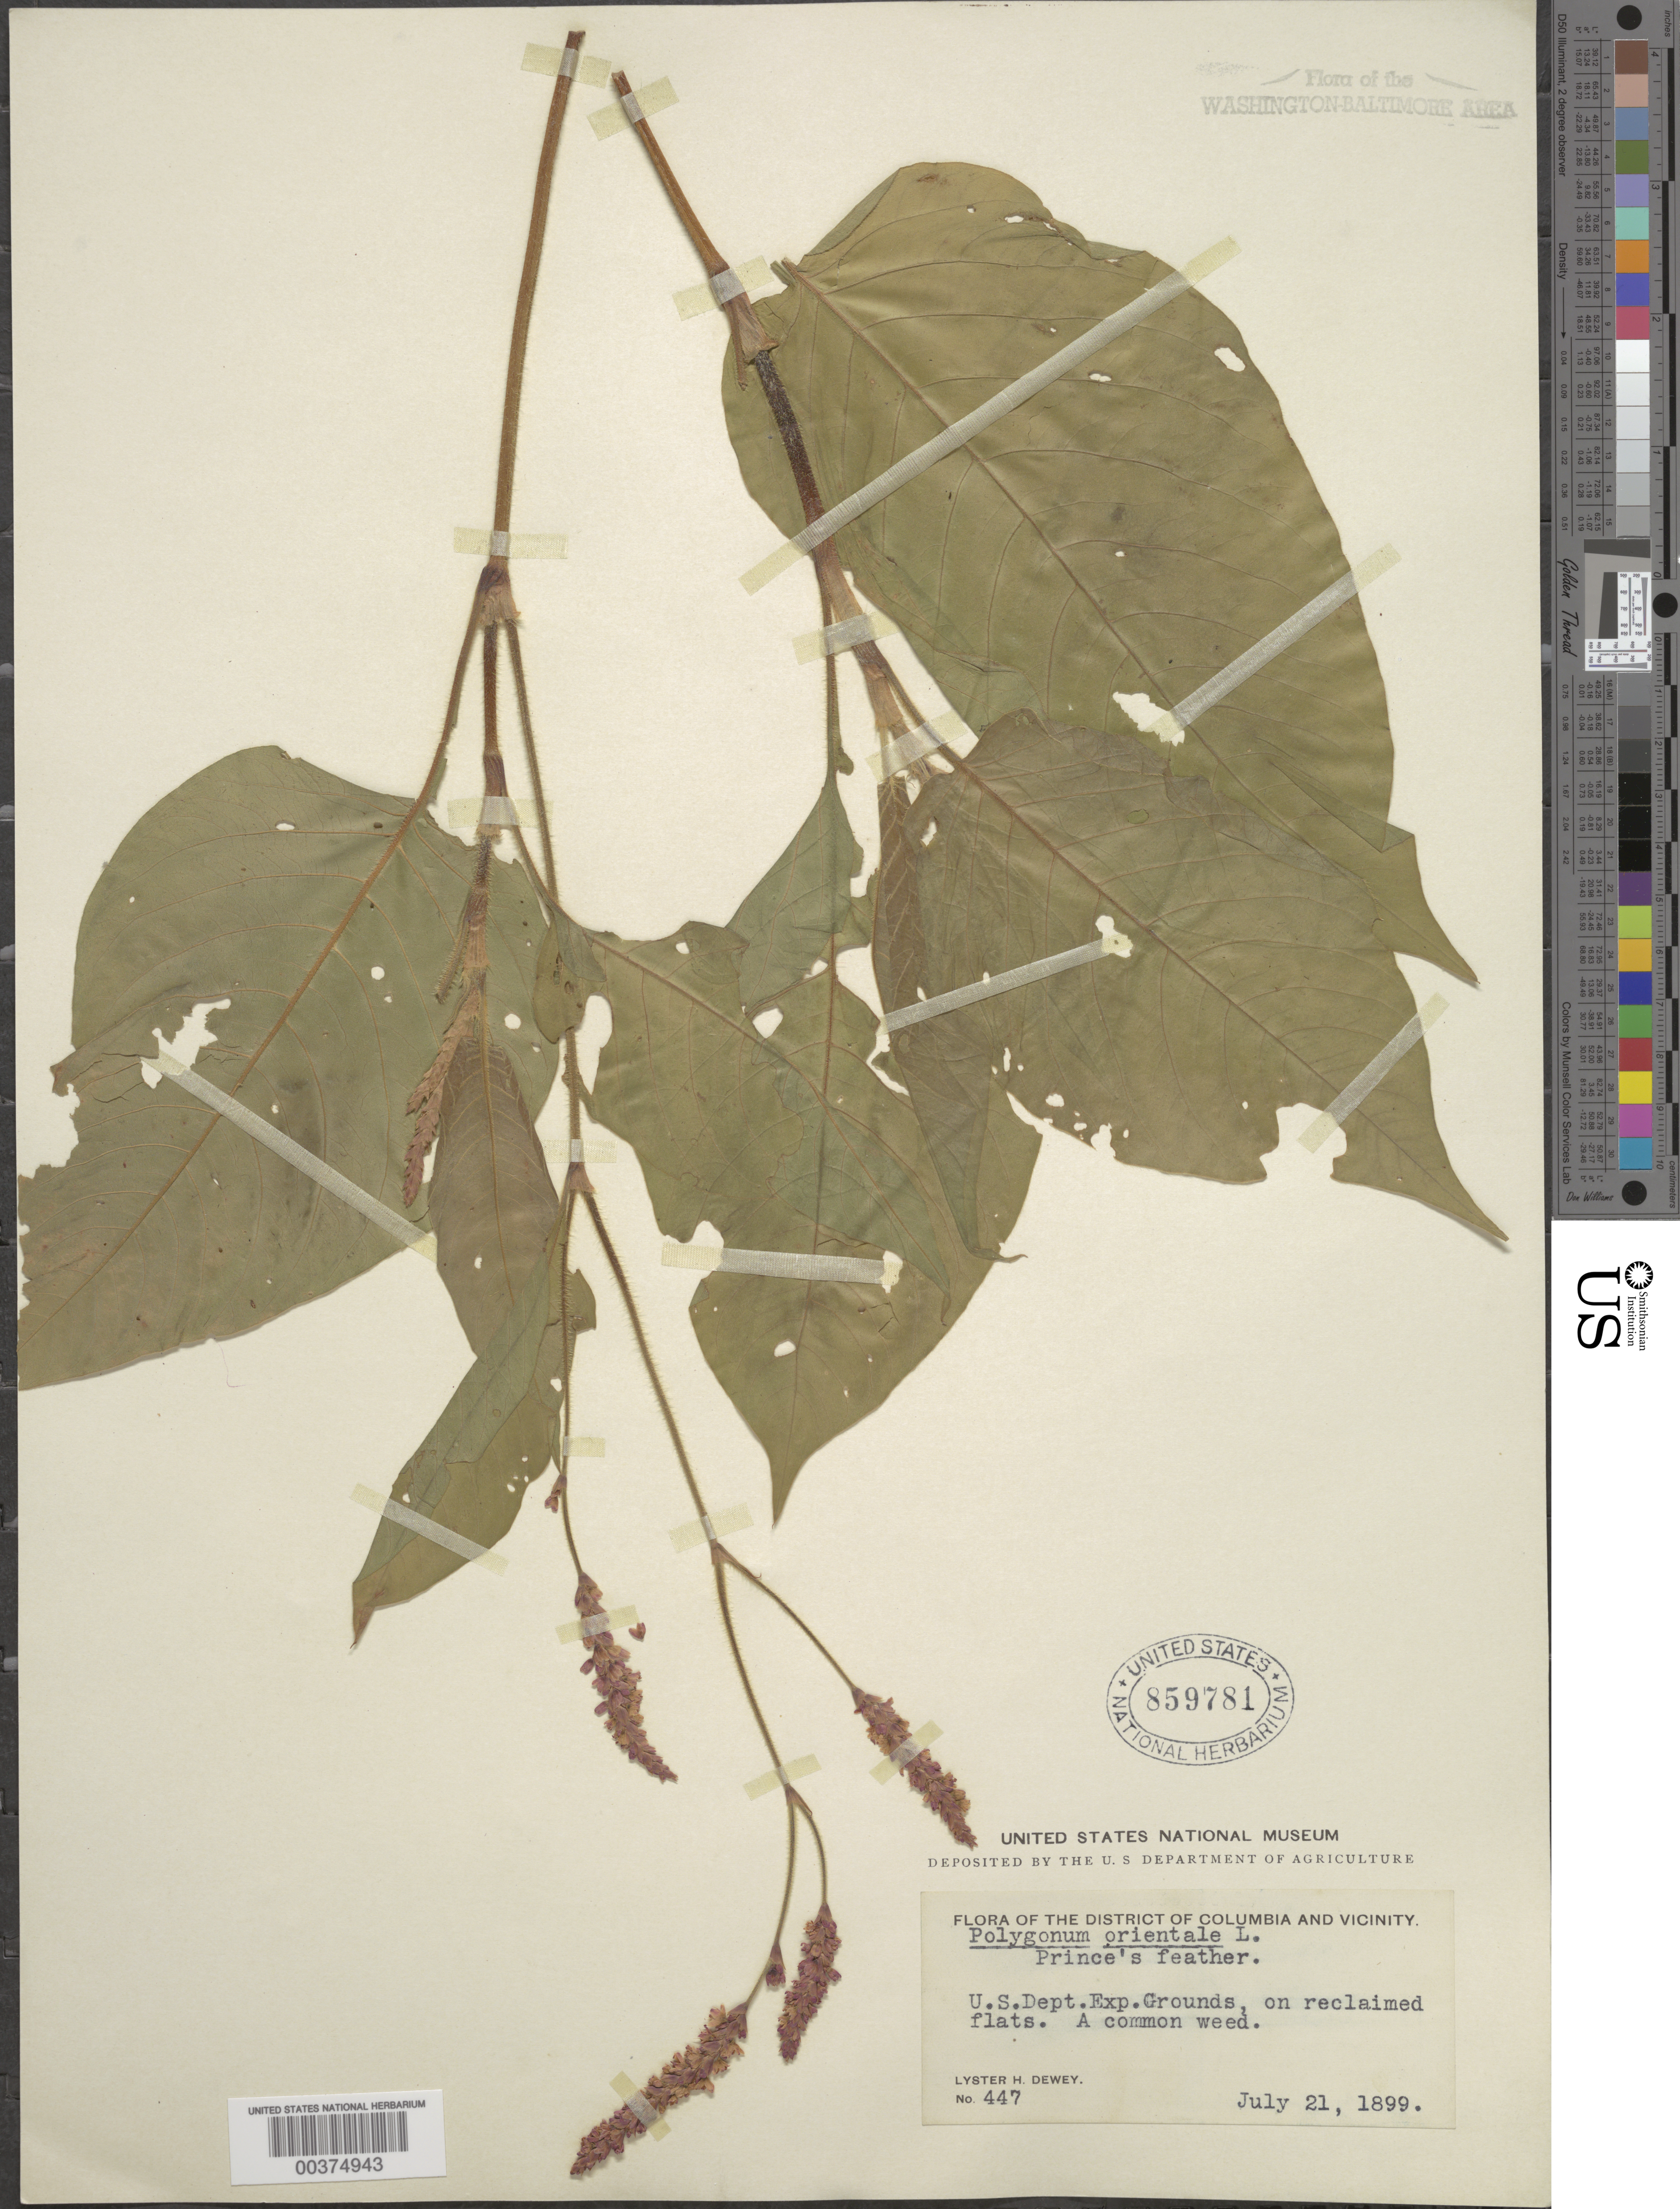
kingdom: Plantae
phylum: Tracheophyta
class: Magnoliopsida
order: Caryophyllales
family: Polygonaceae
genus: Persicaria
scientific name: Persicaria orientalis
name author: (L.) Spach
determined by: Atha, D. E.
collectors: L. H. Dewey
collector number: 447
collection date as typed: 21 Jul 1899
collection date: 1899-07-21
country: United States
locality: U.S. Dept. Exp. Grounds Reclaimed Flats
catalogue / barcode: US 859781